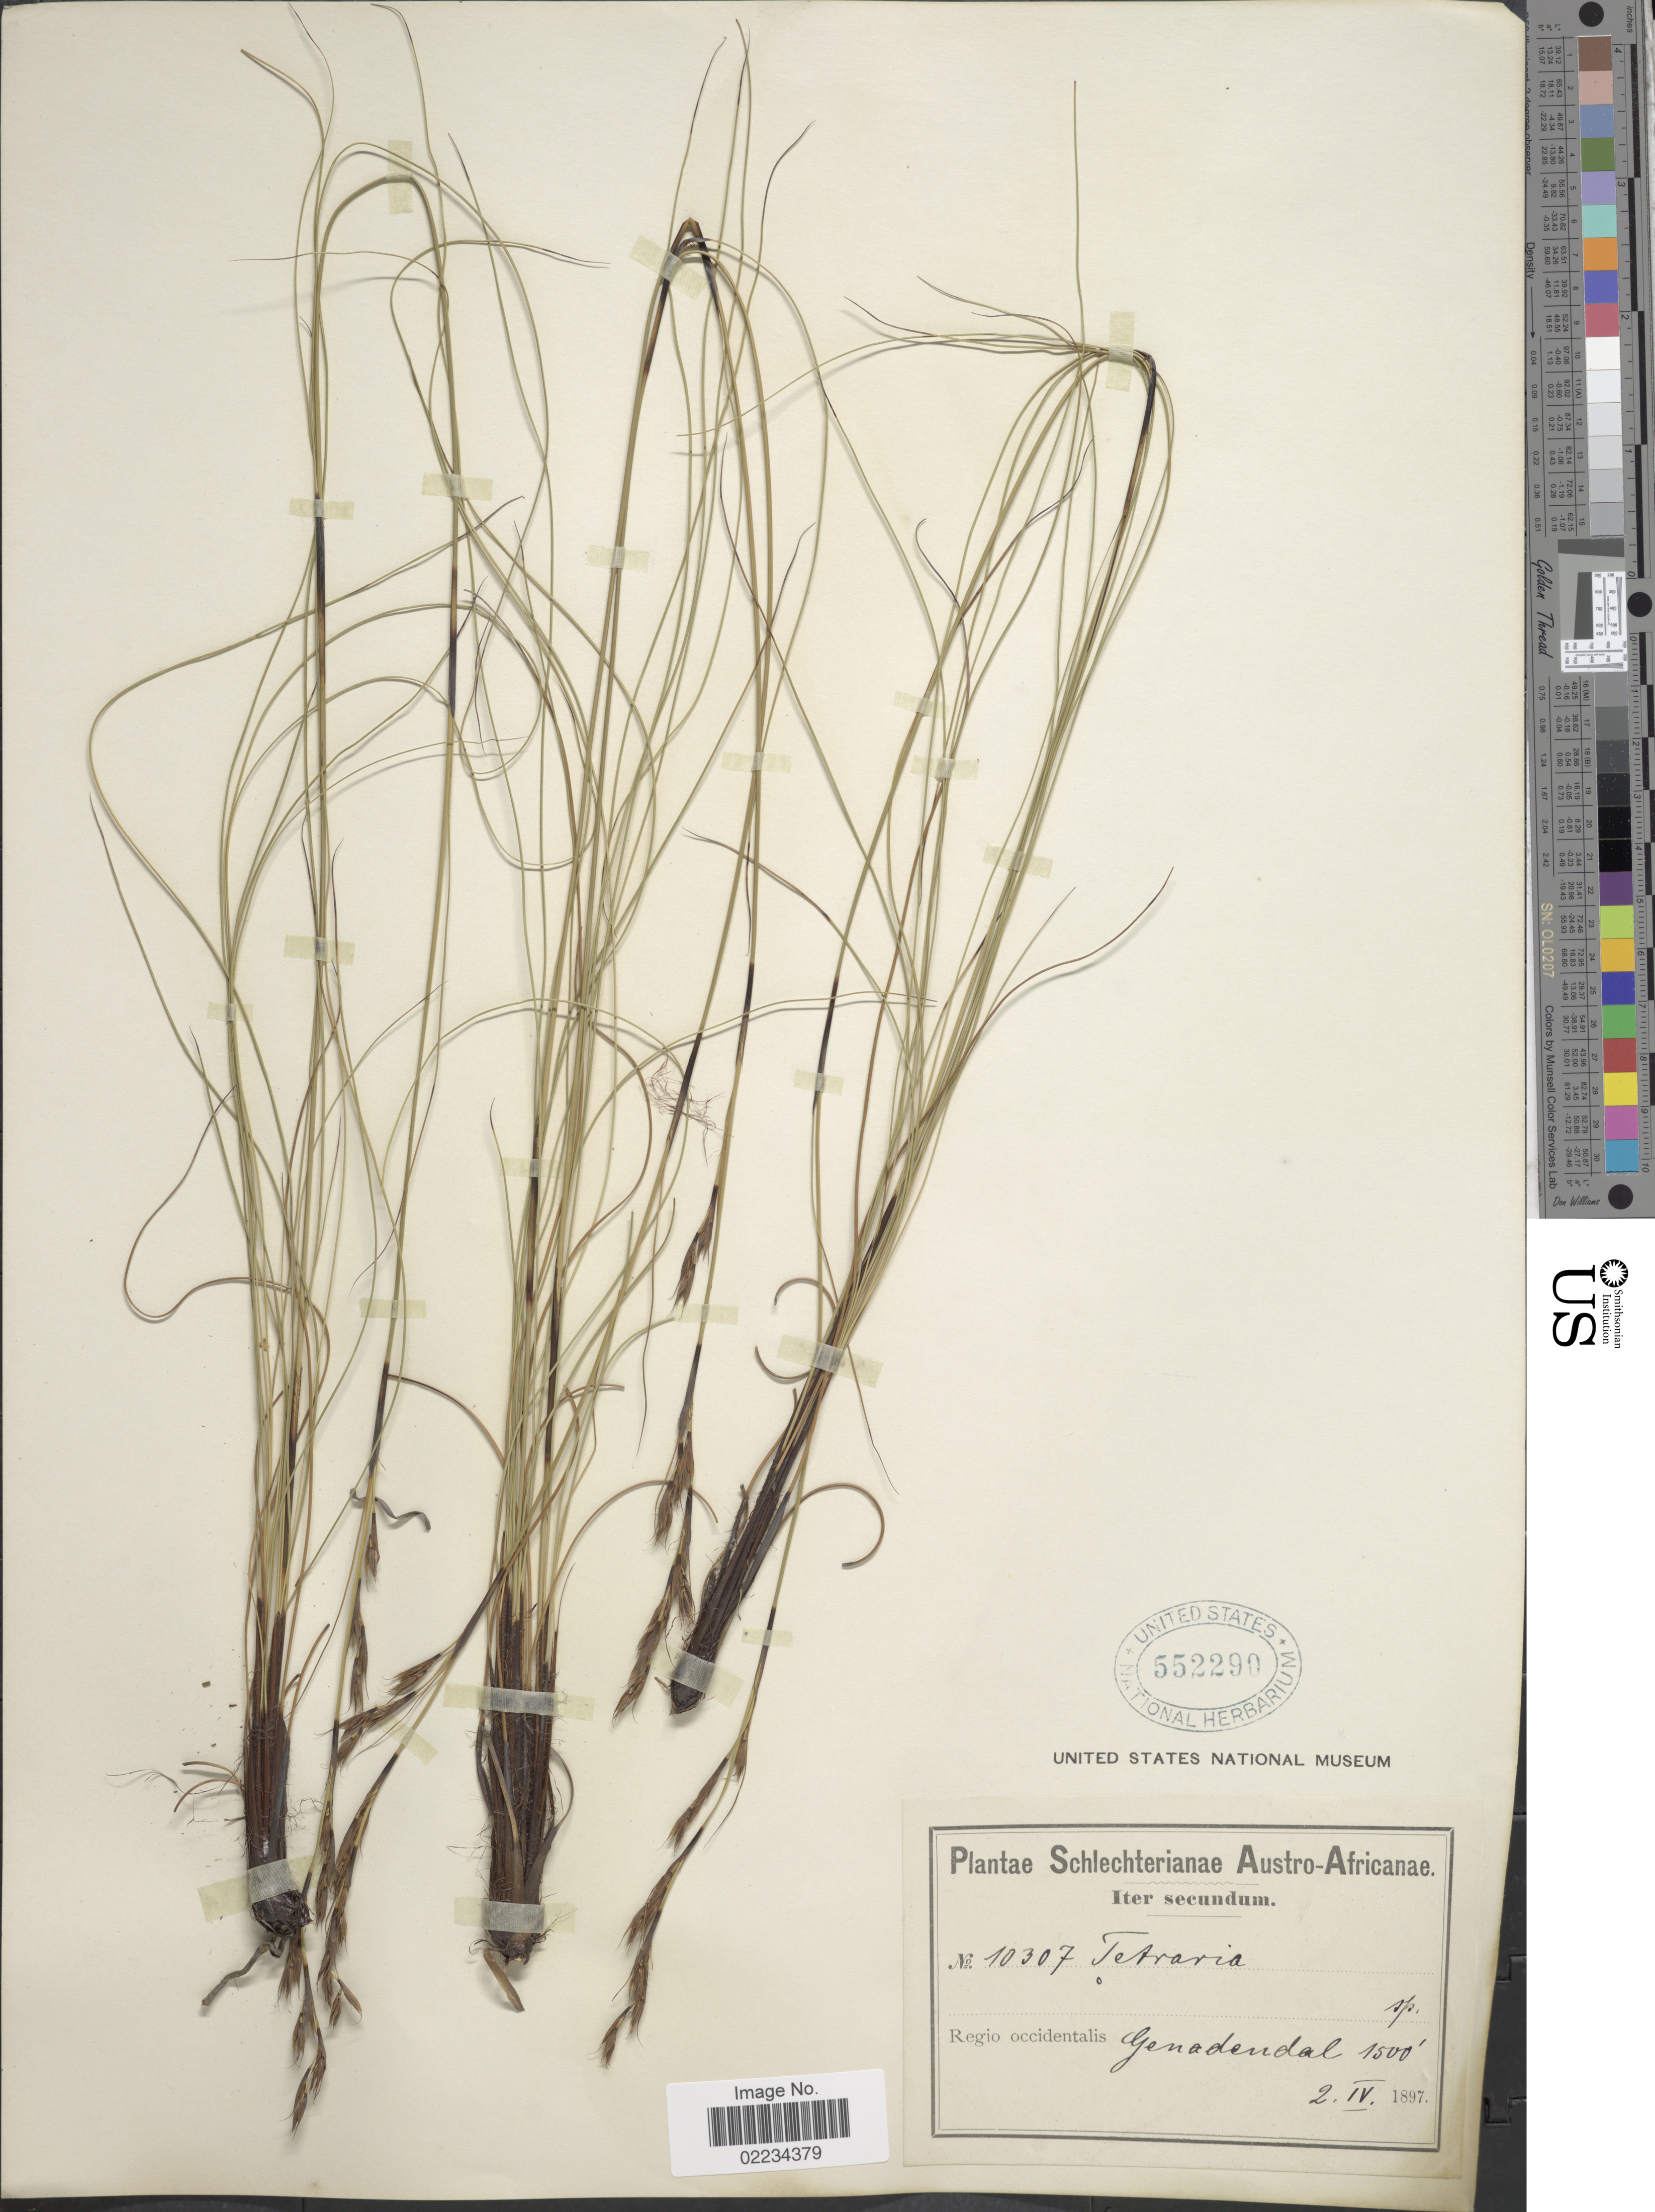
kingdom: Plantae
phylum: Tracheophyta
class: Liliopsida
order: Poales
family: Cyperaceae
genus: Tetraria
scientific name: Tetraria capillacea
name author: (Thunb.) C.B. Clarke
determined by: Strong, Mark T., (BOT), Smithsonian Institution - National Museum of Natural History (UNITED STATES)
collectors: Schlechter, --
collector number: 10307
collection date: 1897-04-02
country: South Africa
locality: Austro-Africanae, Iter secundum, Regio occidentalis Genadendal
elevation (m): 457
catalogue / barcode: US 552290